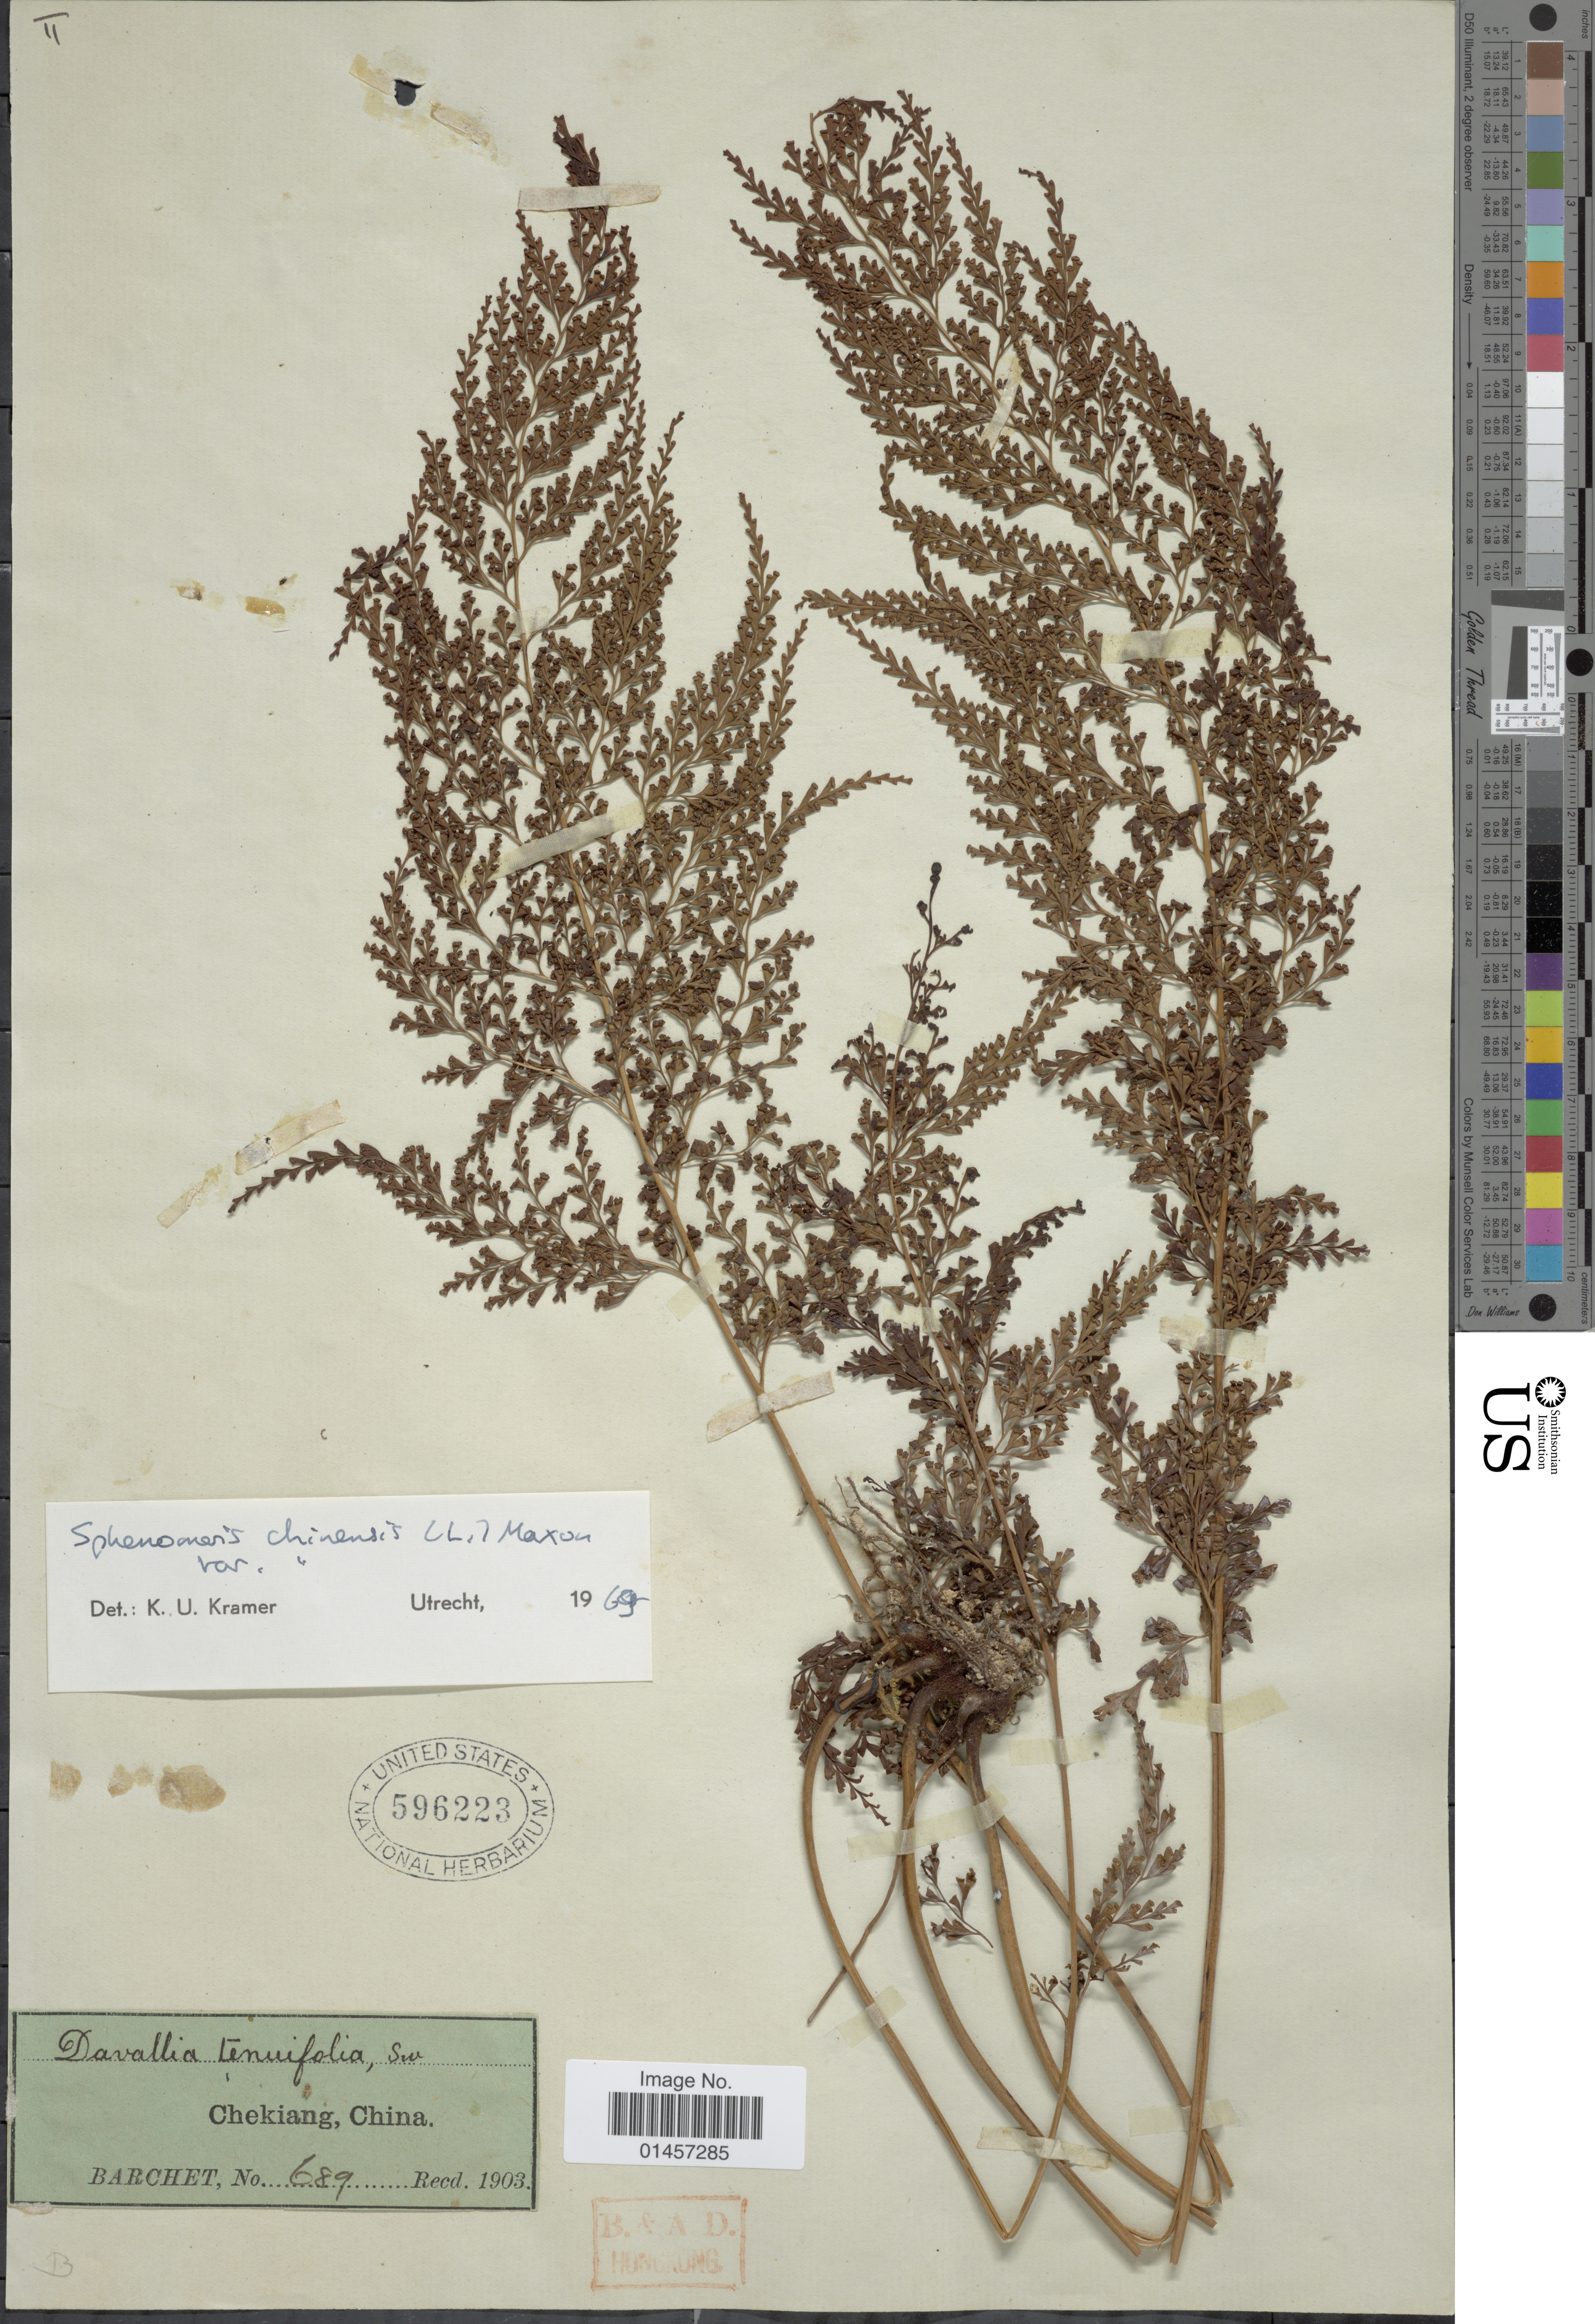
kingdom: Plantae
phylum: Tracheophyta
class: Polypodiopsida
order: Polypodiales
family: Lindsaeaceae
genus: Sphenomeris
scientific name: Sphenomeris chinensis var. chinensis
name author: (L.) Maxon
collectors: Barchet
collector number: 689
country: China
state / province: Zhejiang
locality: Chekiang, China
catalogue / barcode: US 596223